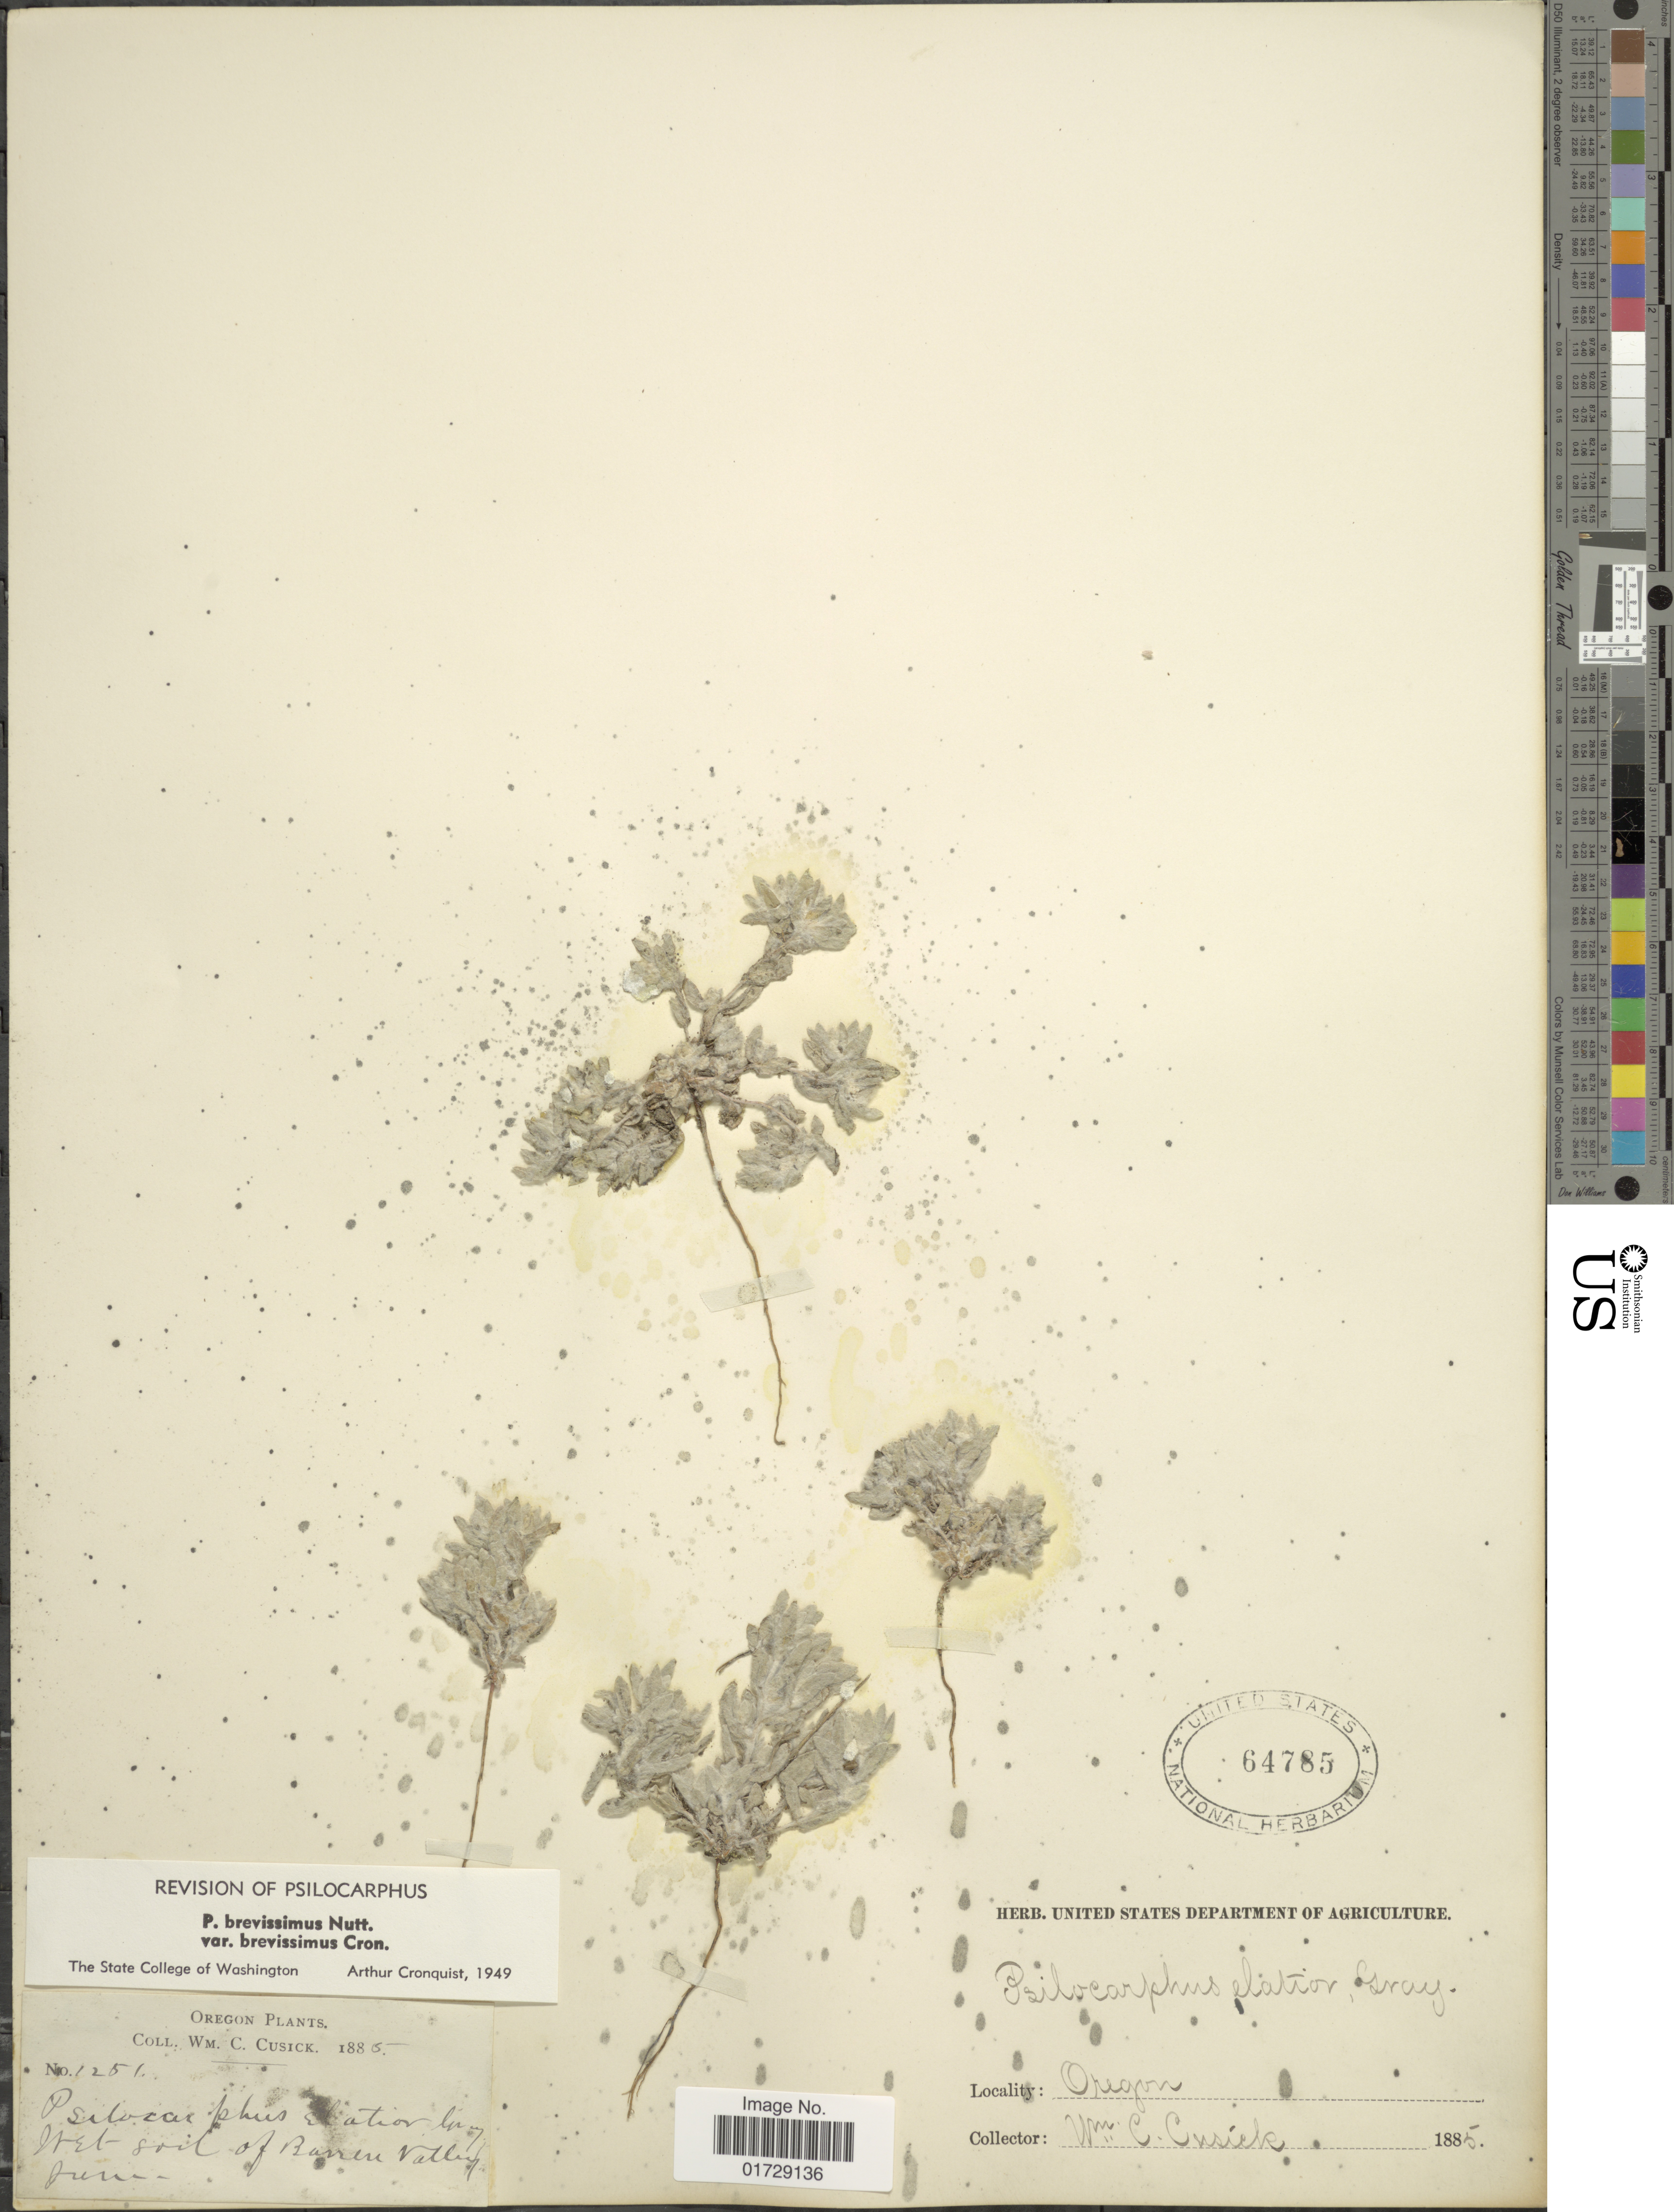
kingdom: Plantae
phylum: Tracheophyta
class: Magnoliopsida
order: Asterales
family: Asteraceae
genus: Psilocarphus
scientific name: Psilocarphus brevissimus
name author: Nutt.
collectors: W. C. Cusick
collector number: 1251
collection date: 1885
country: United States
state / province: Oregon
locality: Wet soil of Barren Valley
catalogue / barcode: US 64785